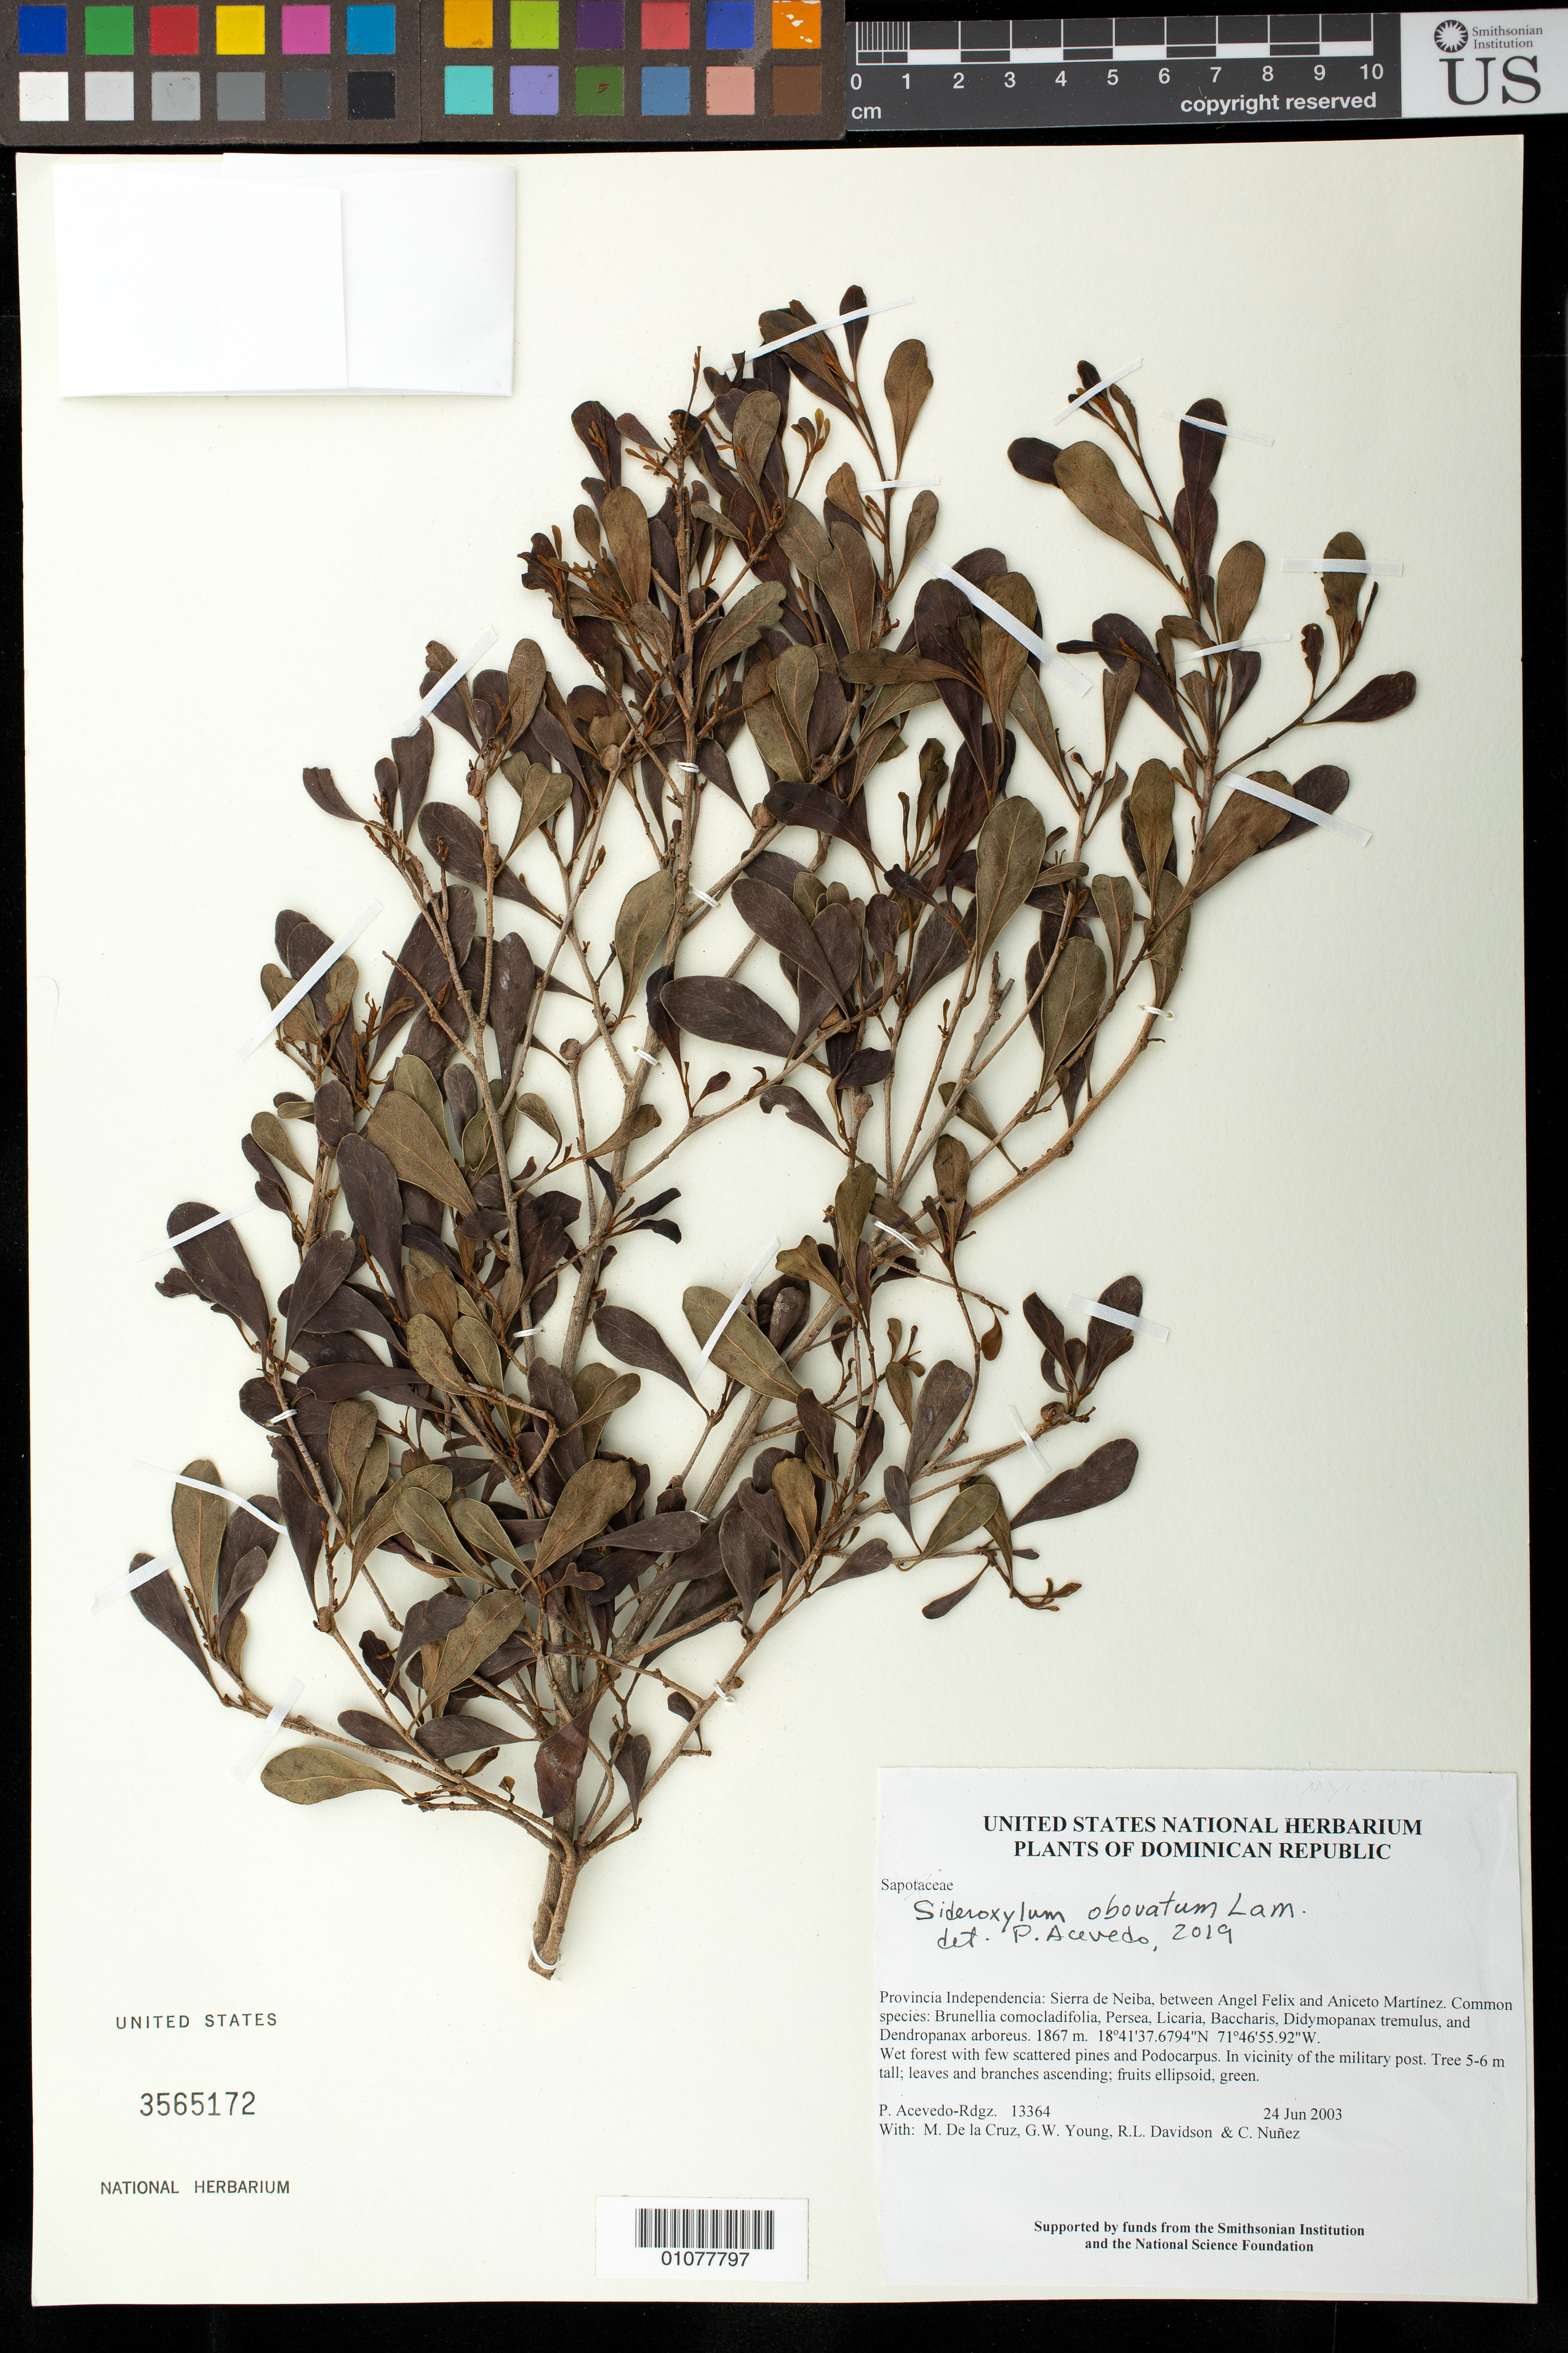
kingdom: Plantae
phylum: Tracheophyta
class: Magnoliopsida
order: Ericales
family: Sapotaceae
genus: Sideroxylon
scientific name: Sideroxylon obovatum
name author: Lam.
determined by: Acevedo-Rodríguez, P., (BOT), Smithsonian Institution - National Museum of Natural History (UNITED STATES)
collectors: P. Acevedo-Rodr., M. de la Cruz, J. Rawlins, G. Young, R. Davidson & C. Nunez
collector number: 13364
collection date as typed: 24 Jun 2003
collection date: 2003-06-24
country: Dominican Republic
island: Hispaniola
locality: Provincia Independencia: Sierra de Neiba, between Angel Felix and Aniceto Martínez. Common species: Brunellia comocladifolia, Persea, Licaria, Baccharis, Didymopanax tremulus, and Dendropanax arboreus.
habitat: Wet forest with few scattered pines and Podocarpus. In vicinity of the military post.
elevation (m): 1867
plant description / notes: JBSD, US Sterile specimen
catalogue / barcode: US 3565172